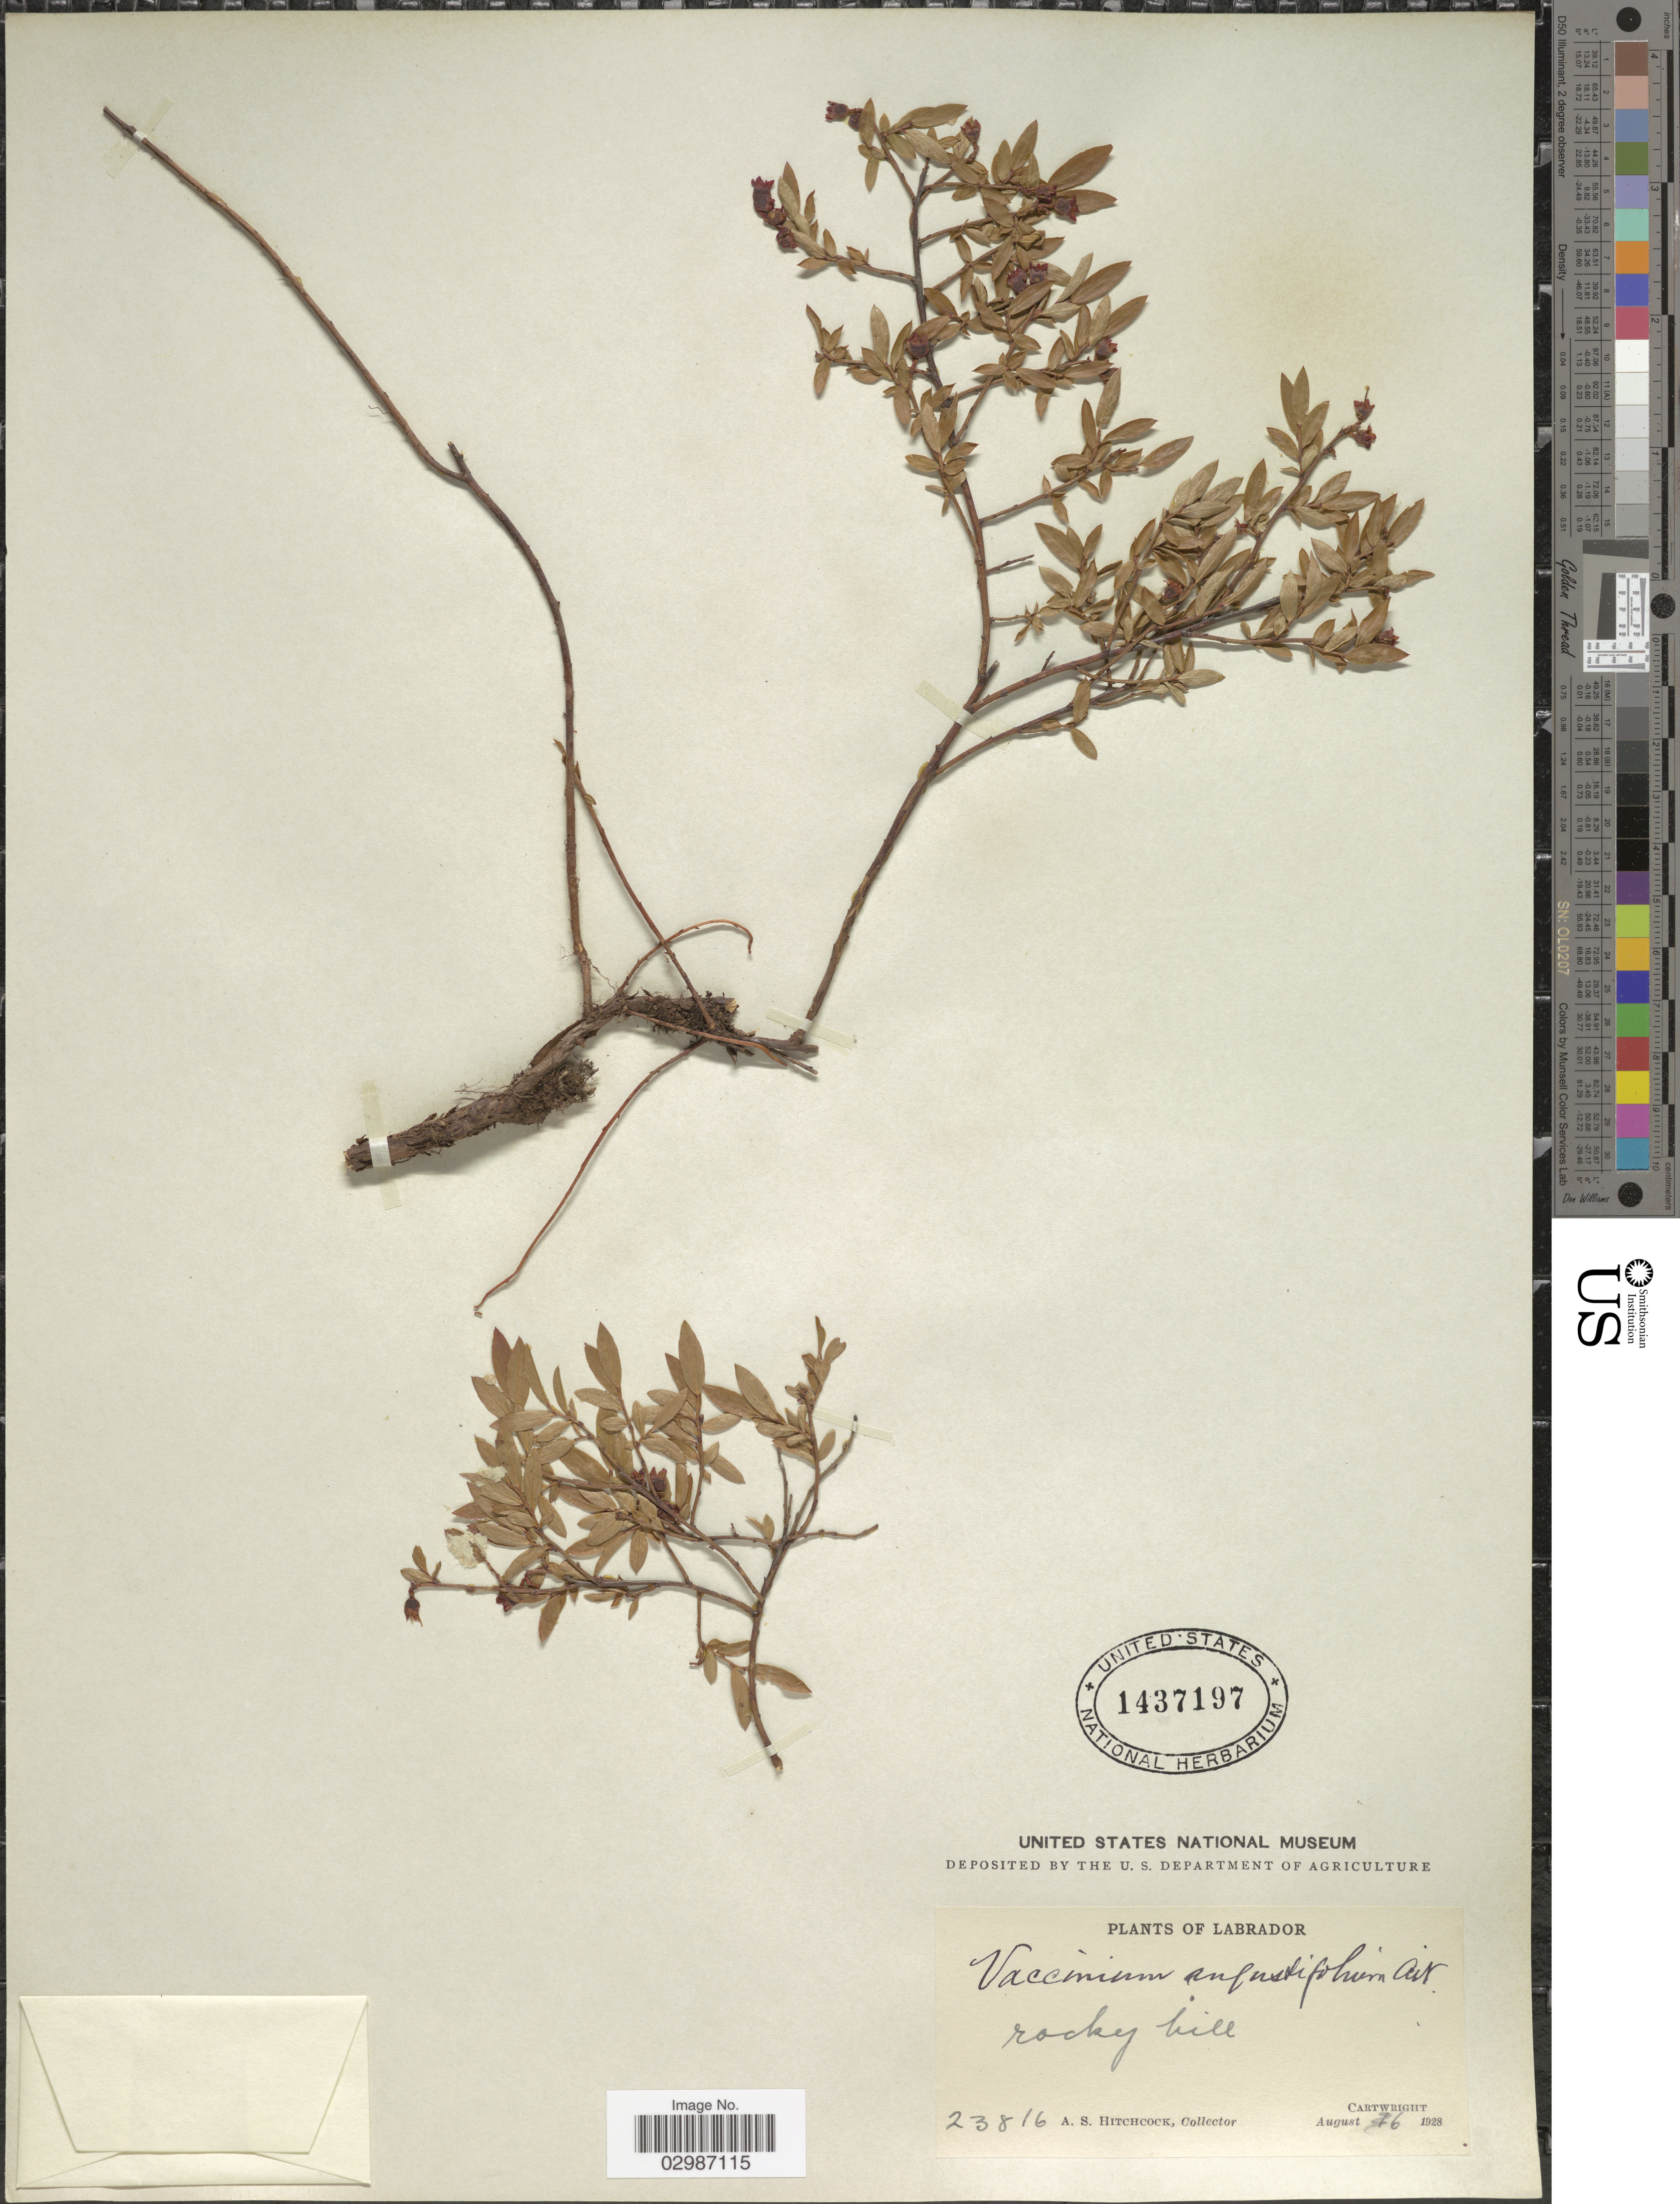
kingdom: Plantae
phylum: Tracheophyta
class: Magnoliopsida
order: Ericales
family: Ericaceae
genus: Vaccinium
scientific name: Vaccinium angustifolium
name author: Aiton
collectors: A. S. Hitchcock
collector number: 23816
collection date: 1928-08-06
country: Canada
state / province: Newfoundland and Labrador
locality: Labrador. Rocky hill. Cartwright.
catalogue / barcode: US 1437197